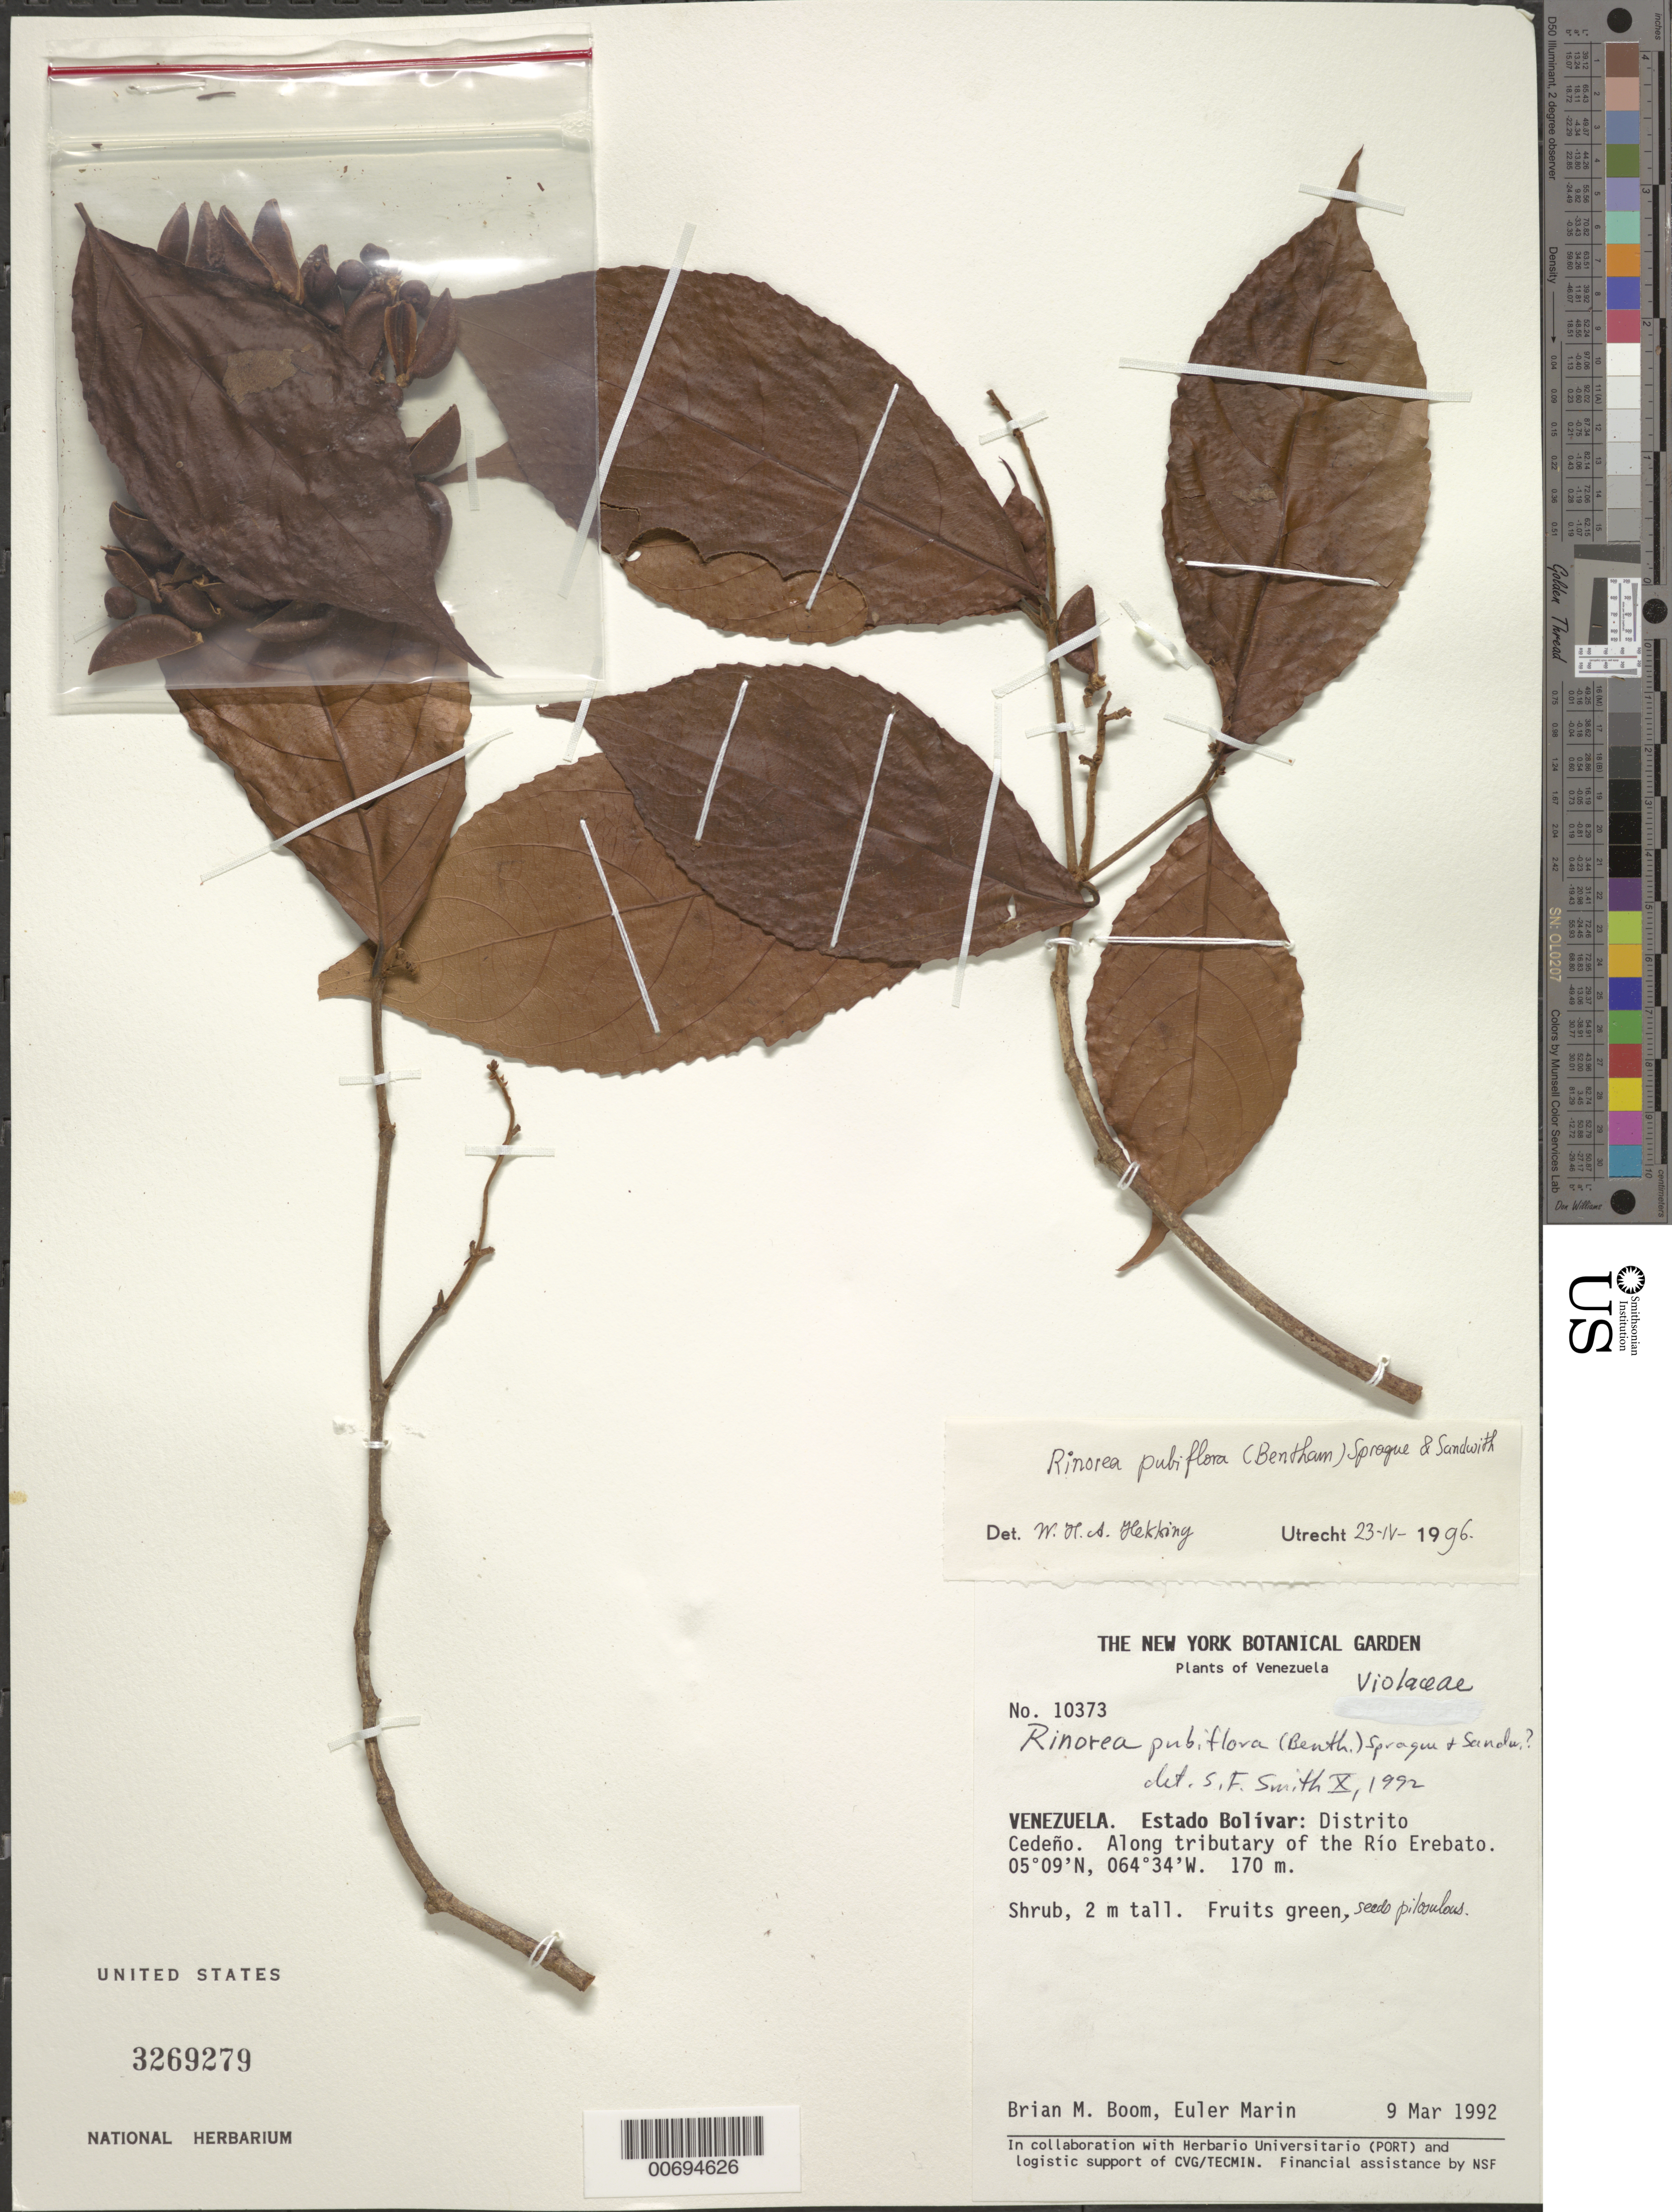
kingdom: Plantae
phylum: Tracheophyta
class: Magnoliopsida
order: Malpighiales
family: Violaceae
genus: Rinorea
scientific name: Rinorea pubiflora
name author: (Benth.) Sprague & Sandwith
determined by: Hekking, W. H. A.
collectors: B. M. Boom & E. Marin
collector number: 10373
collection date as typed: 9-Mar-92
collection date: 1992-03-09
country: Venezuela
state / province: Bolívar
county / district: Cedeño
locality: Río Mawela, tributary of the Río Erebato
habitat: Along river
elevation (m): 170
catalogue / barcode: US 3269279